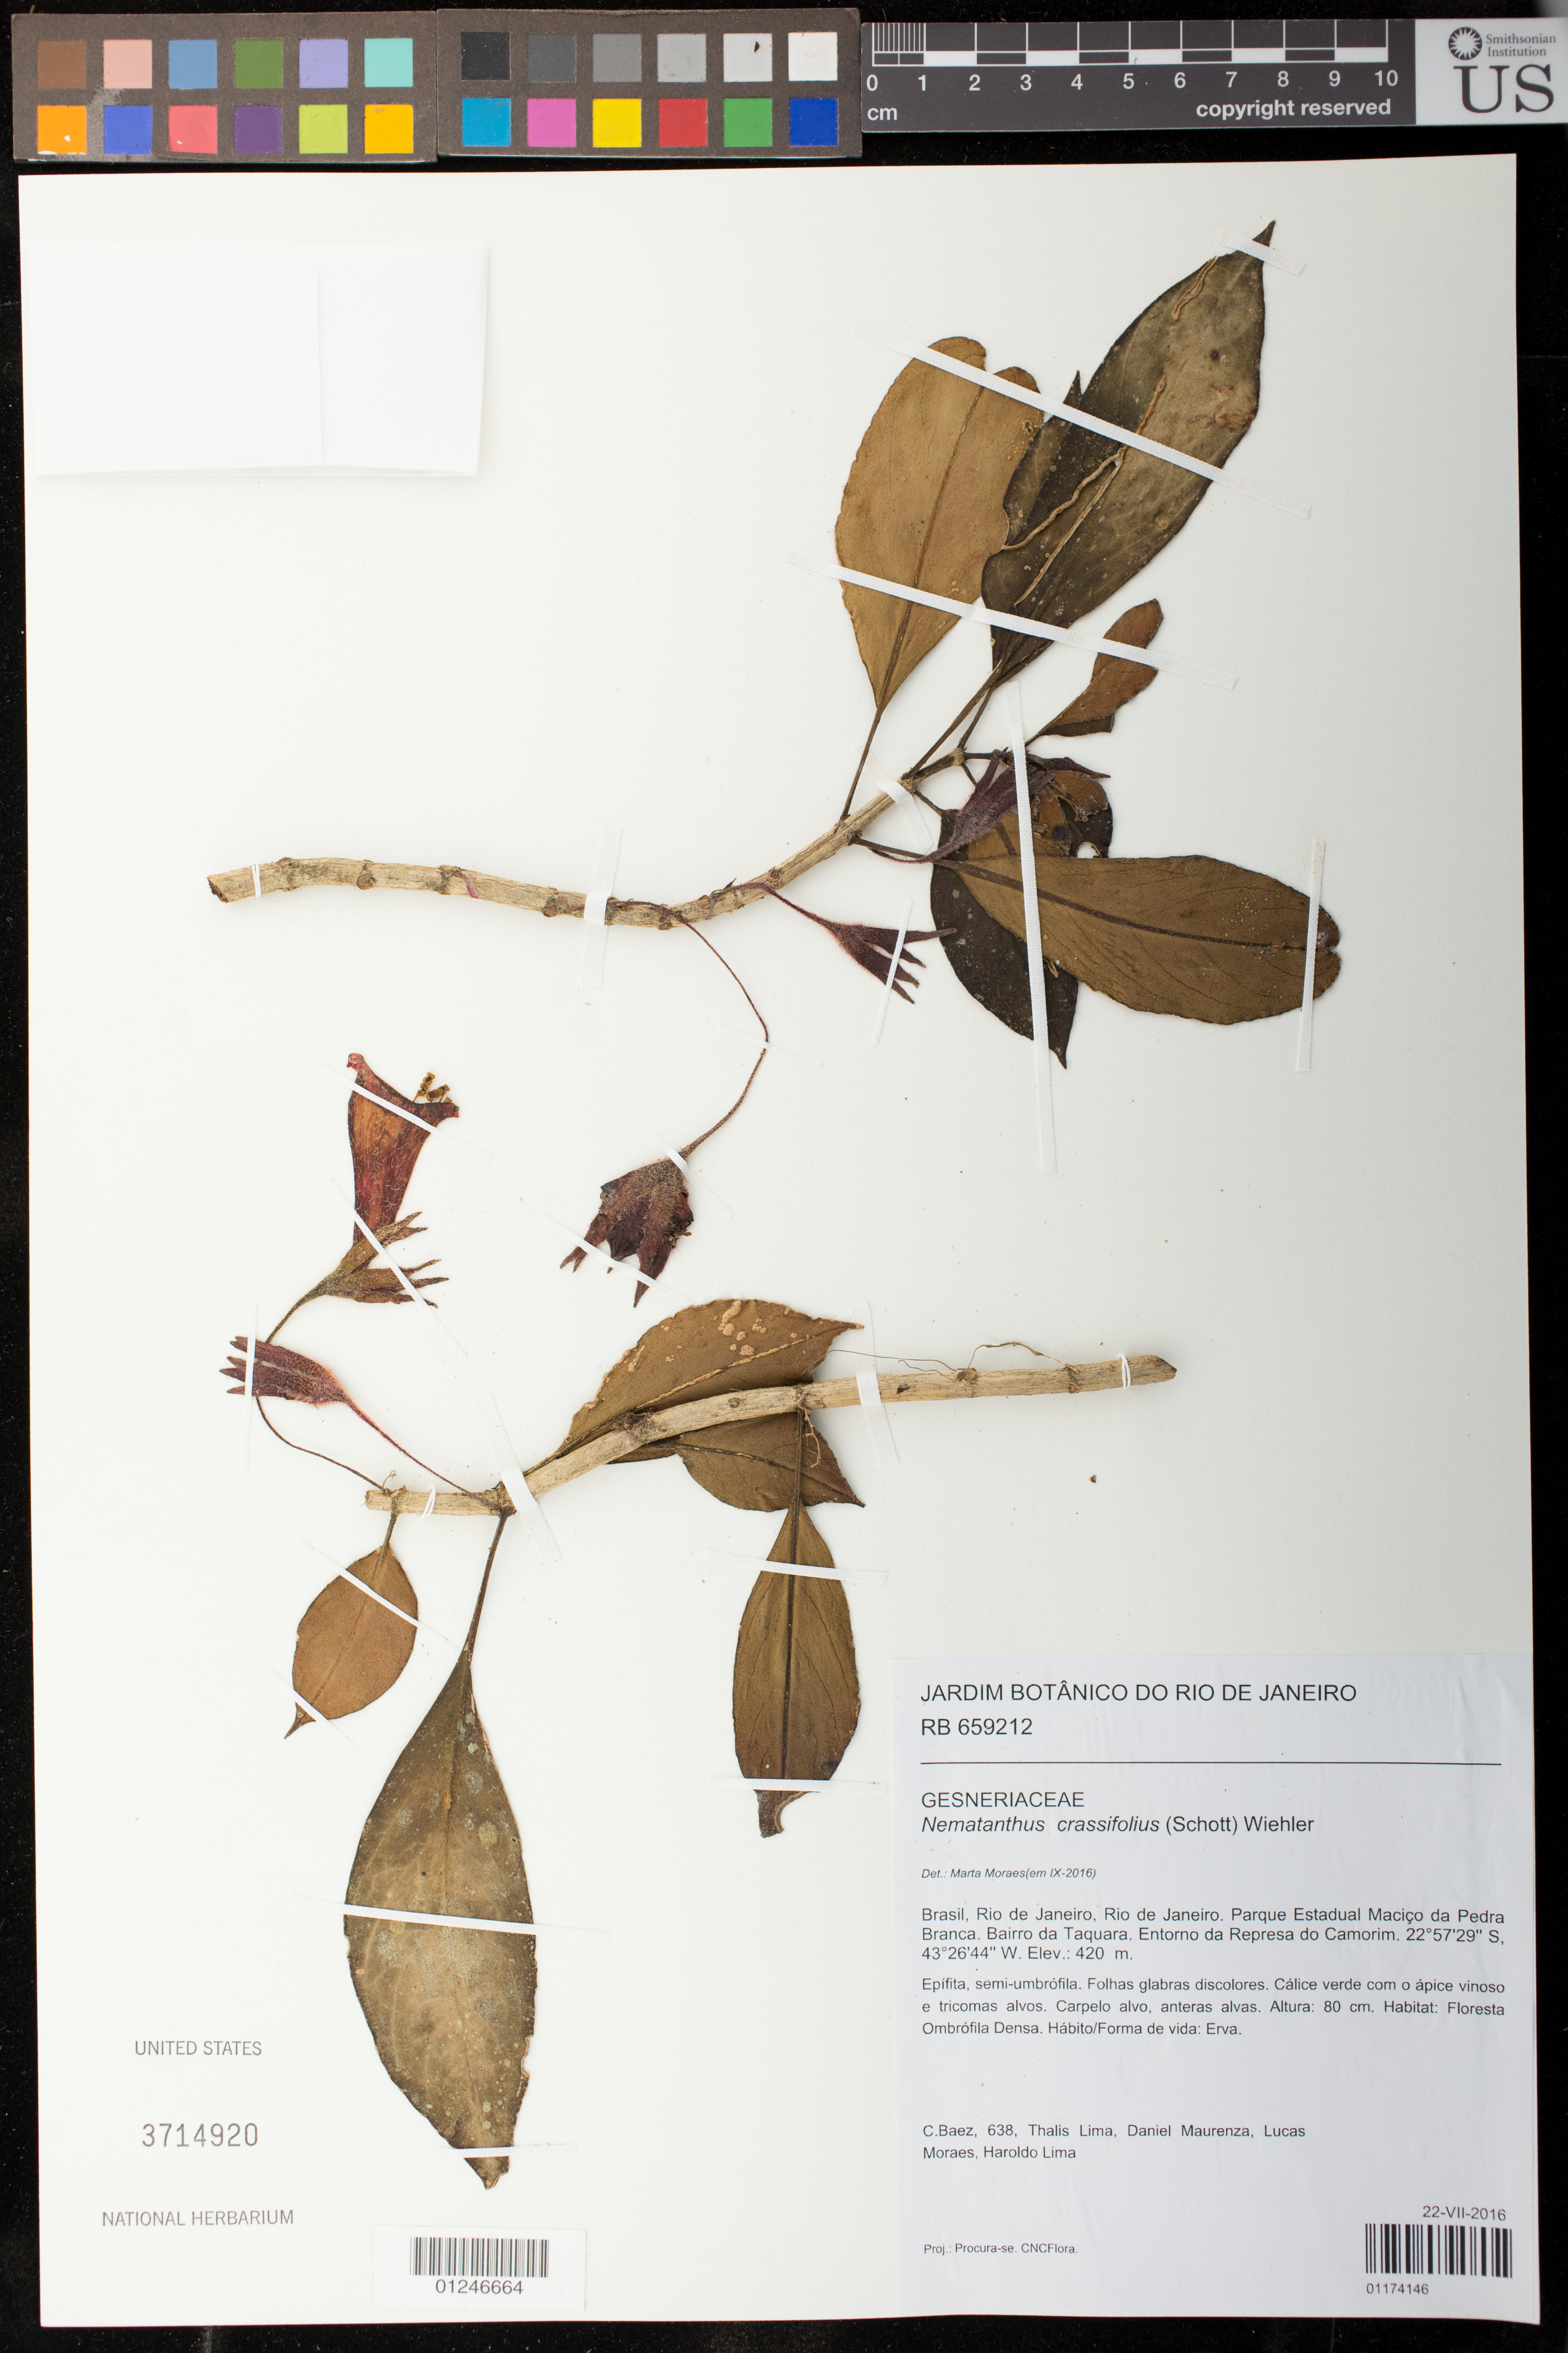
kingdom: Plantae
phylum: Tracheophyta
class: Magnoliopsida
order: Lamiales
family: Gesneriaceae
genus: Nematanthus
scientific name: Nematanthus crassifolius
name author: (Schott) Wiehler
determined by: Moraes, M.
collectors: C. Baez, T. Lima, D. Maurenza, L. Moraes & H. C. Lima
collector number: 638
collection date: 2016-07-22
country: Brazil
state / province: Rio de Janeiro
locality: Rio de Janeiro, Parque Estadual Maciço da Pedra Branca. Bairro da Taquara. Entorno da Represa do Camorim.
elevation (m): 420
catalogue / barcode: US 3714920